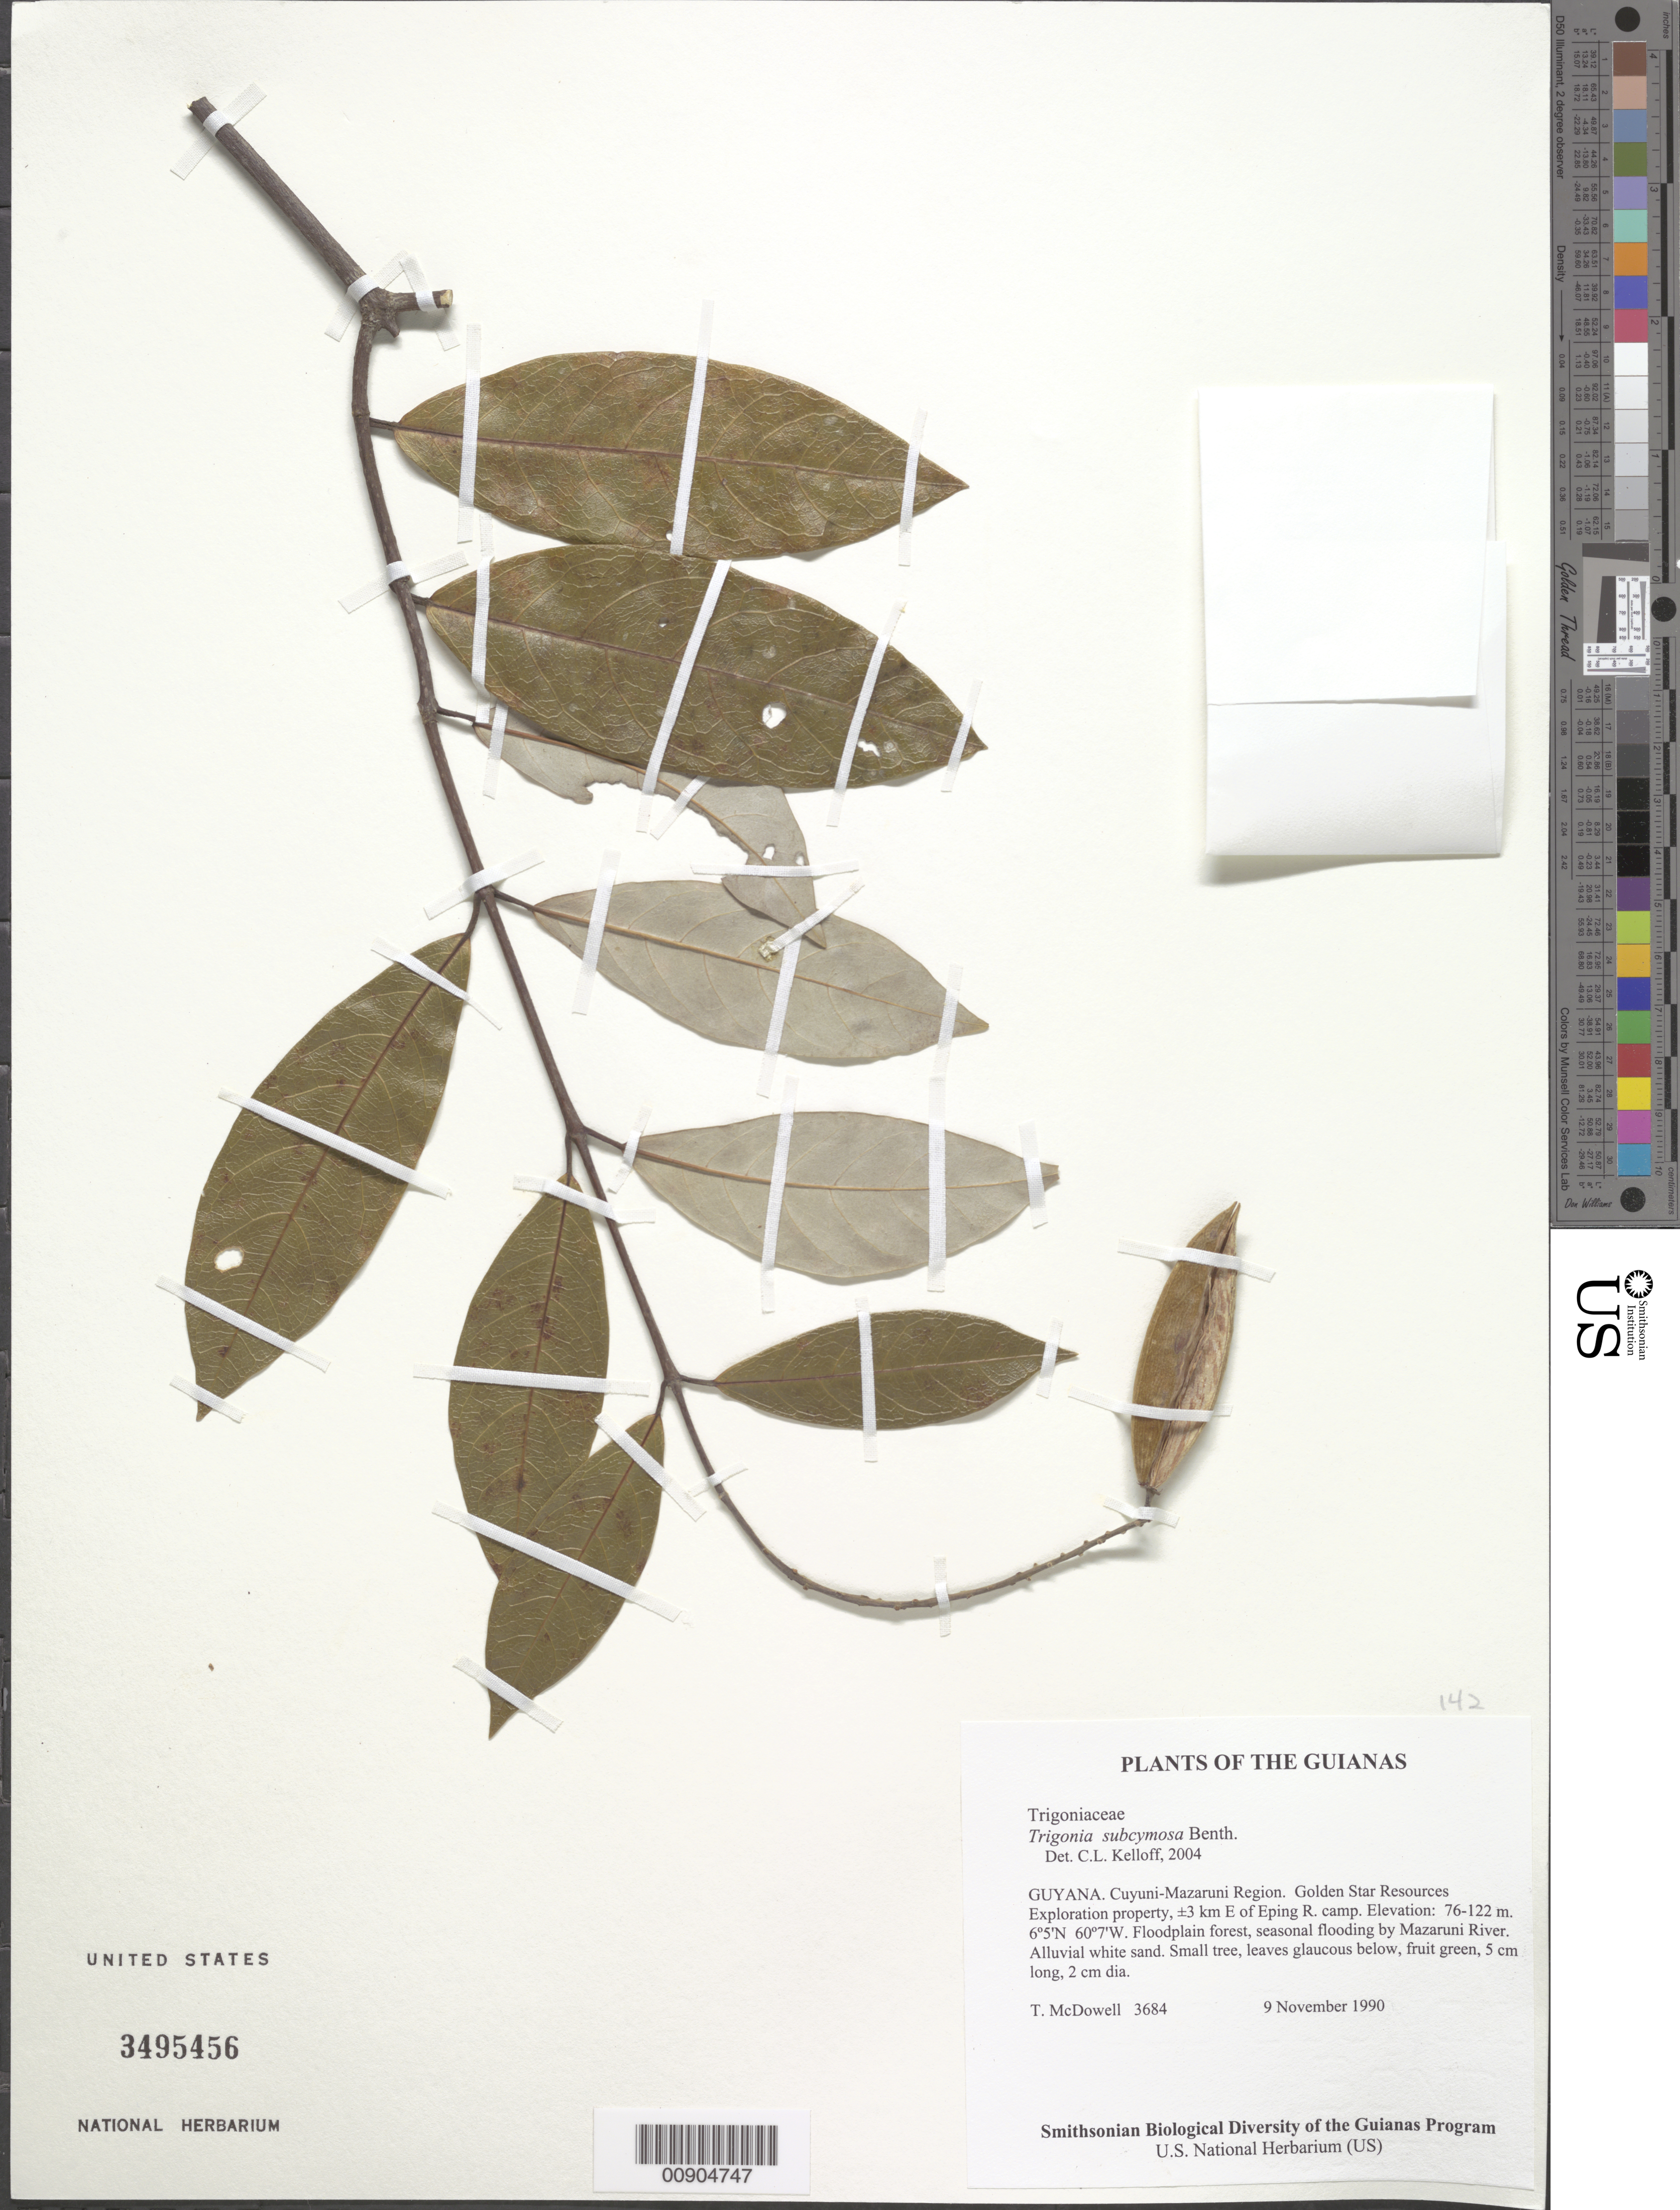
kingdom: Plantae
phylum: Tracheophyta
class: Magnoliopsida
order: Malpighiales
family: Trigoniaceae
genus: Trigonia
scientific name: Trigonia subcymosa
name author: Benth.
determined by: Kelloff, Carol L., (US), Smithsonian Institution - National Museum of Natural History (UNITED STATES)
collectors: T. McDowell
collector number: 3684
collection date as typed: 9 November 1990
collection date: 1990-11-09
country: Guyana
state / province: Cuyuni-Mazaruni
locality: Golden Star Resources Exploration property, ±3 km E of Eping R. camp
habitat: Floodplain forest, seasonal flooding by Mazaruni River. Alluvial white sand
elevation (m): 76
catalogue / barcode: US 3495456